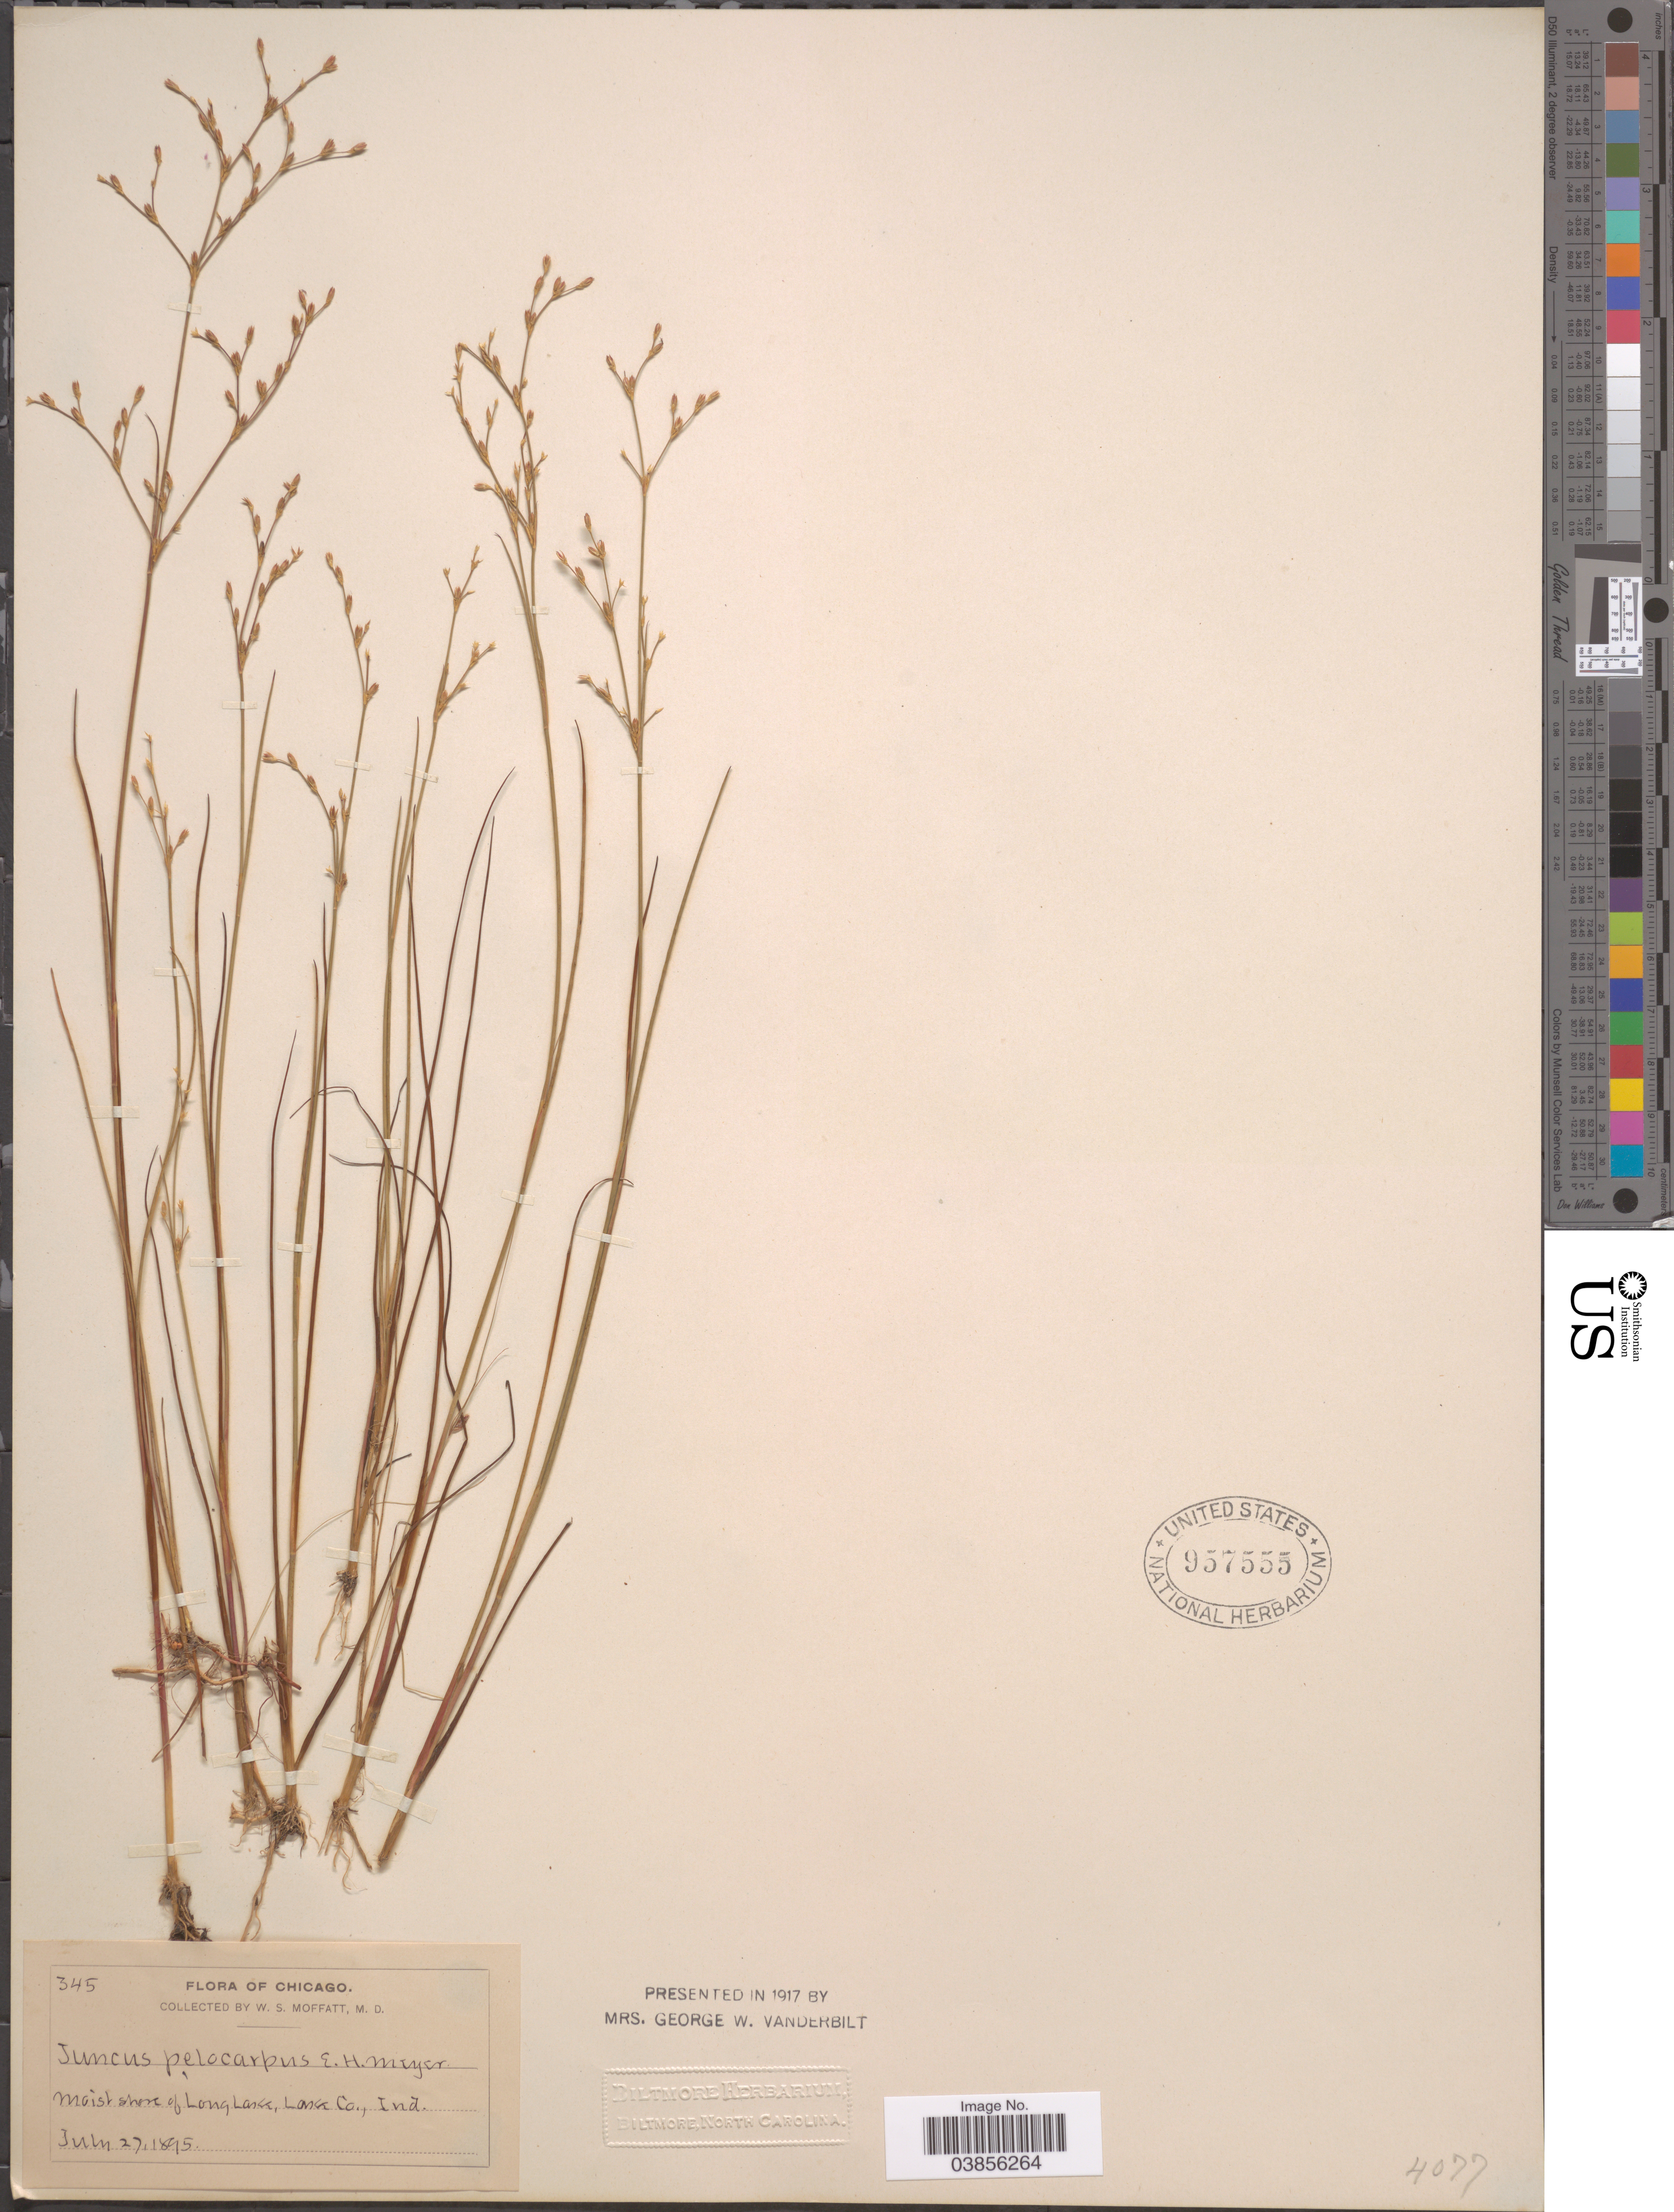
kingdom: Plantae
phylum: Tracheophyta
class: Liliopsida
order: Poales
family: Juncaceae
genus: Juncus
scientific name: Juncus pelocarpus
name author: E. Mey.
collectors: W. Moffatt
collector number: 345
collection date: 1895-07-27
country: United States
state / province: Indiana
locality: Chicago. Moist shore of Long Lake, Lake Co.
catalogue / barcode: US 957555